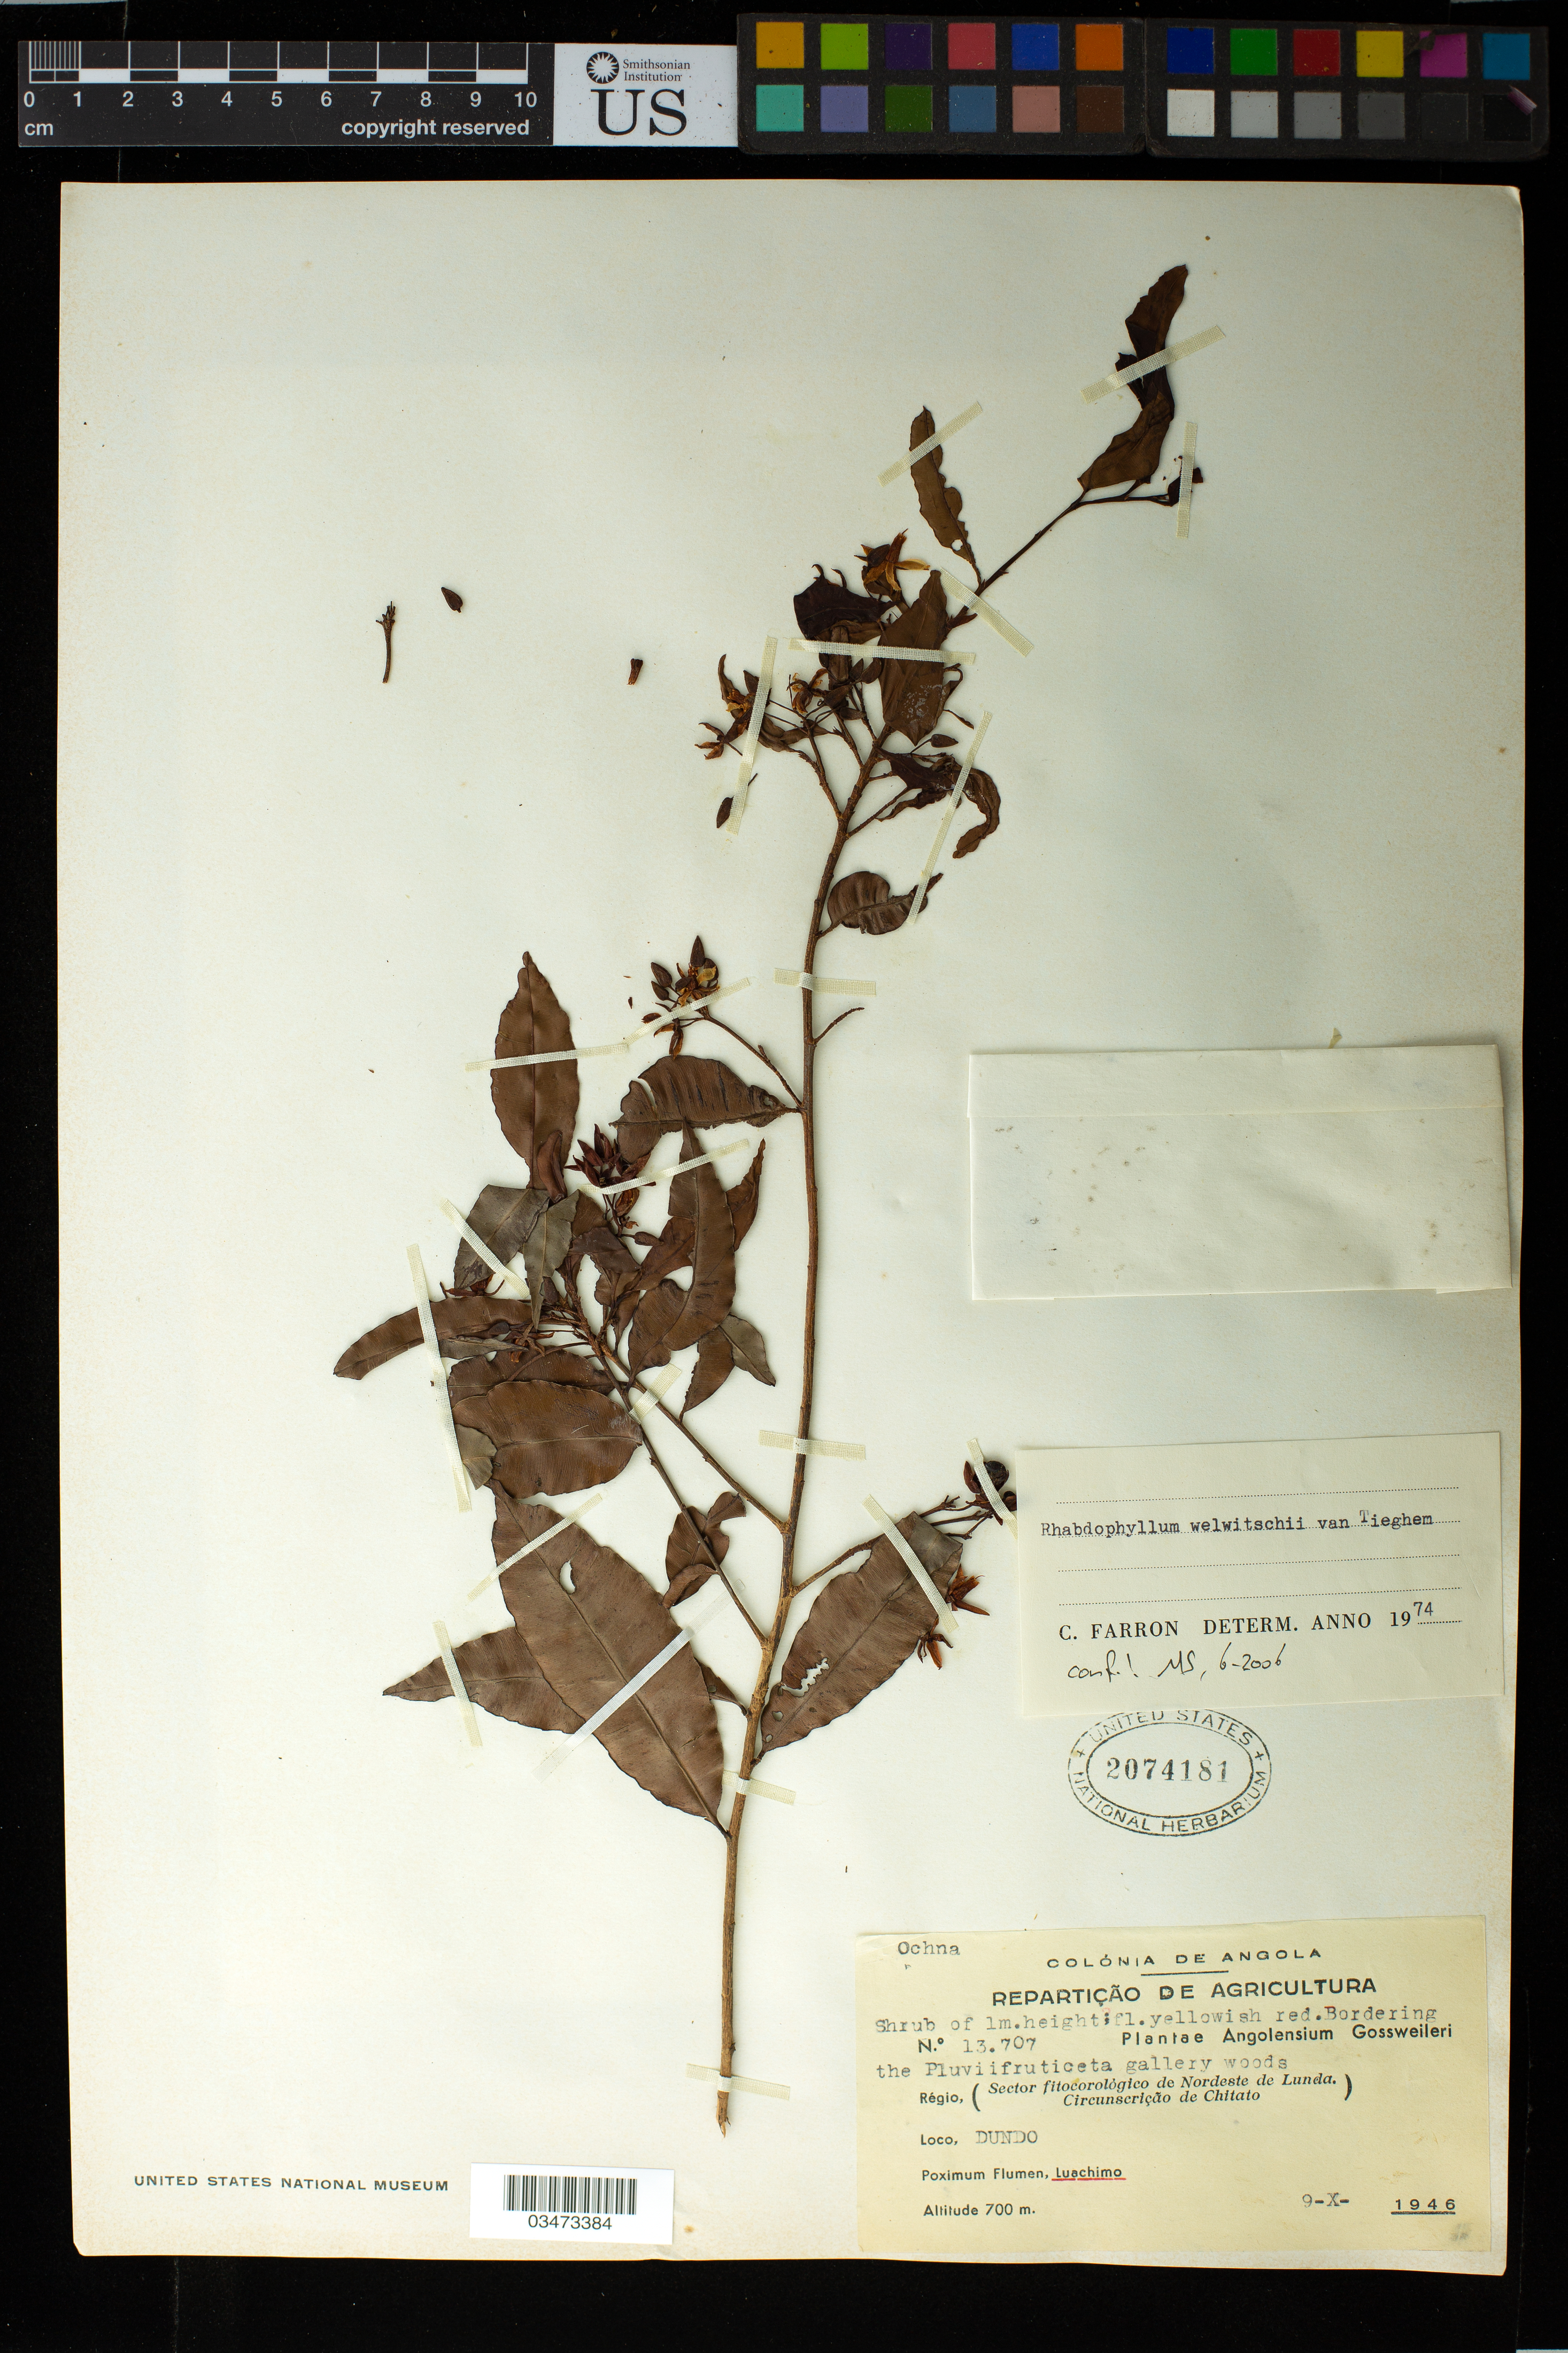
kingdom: Plantae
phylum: Tracheophyta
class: Magnoliopsida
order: Malpighiales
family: Ochnaceae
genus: Rhabdophyllum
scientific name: Rhabdophyllum welwitschii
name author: Tiegh.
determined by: Farron, Claude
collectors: -. Gossweiler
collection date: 1946-10-09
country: Angola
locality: Régio, (Sector fitocorológico de Nordeste de Lunda. Circunsecrição de Chitato). Dundo.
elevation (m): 700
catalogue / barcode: US 2074181